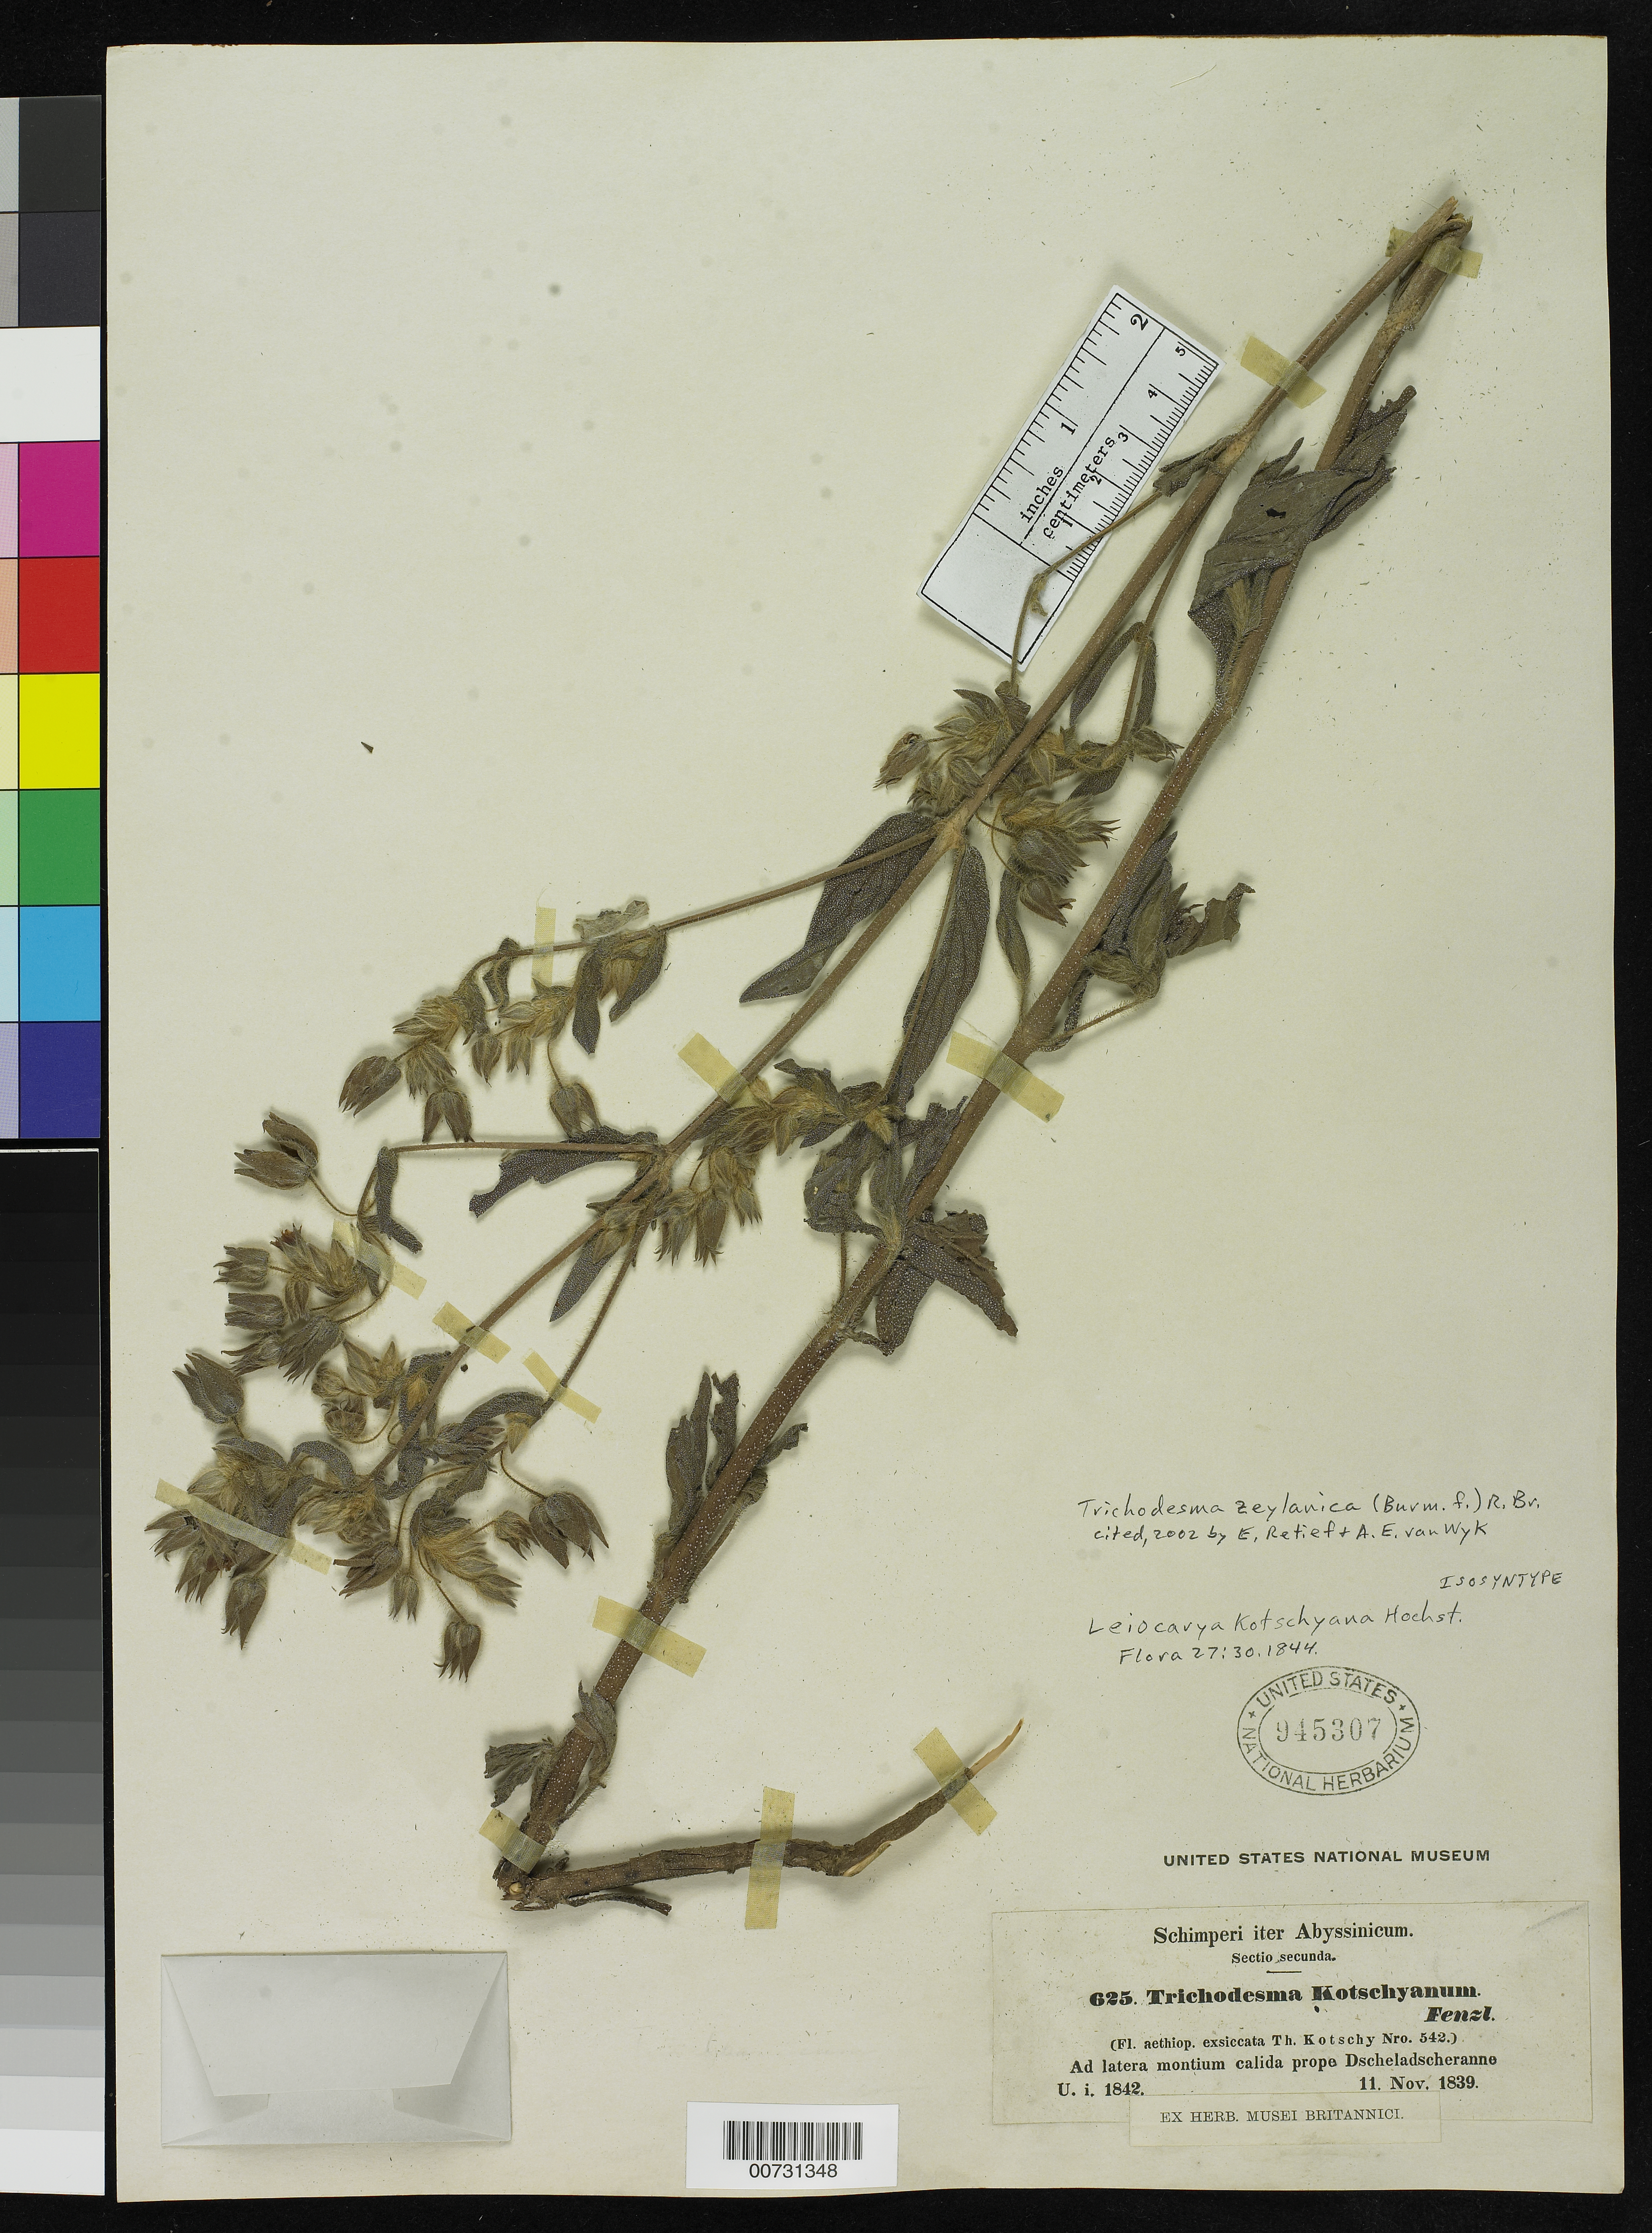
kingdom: Plantae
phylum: Tracheophyta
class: Magnoliopsida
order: Boraginales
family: Boraginaceae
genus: Leiocarya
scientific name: Leiocarya kotschyana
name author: Hochst.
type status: Possible Isosyntype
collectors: G. W. Schimper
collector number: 625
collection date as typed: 11 Nov 1839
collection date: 1839-11-11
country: Ethiopia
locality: Ad latera montium calida prope Dscheladscheranne.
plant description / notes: Cited 2002 by E. Retief & A.E. van Wyk; "(Fl. aethiop. Exsiccata Th. Kotschy Nro. 542.)"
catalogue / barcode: US 945307